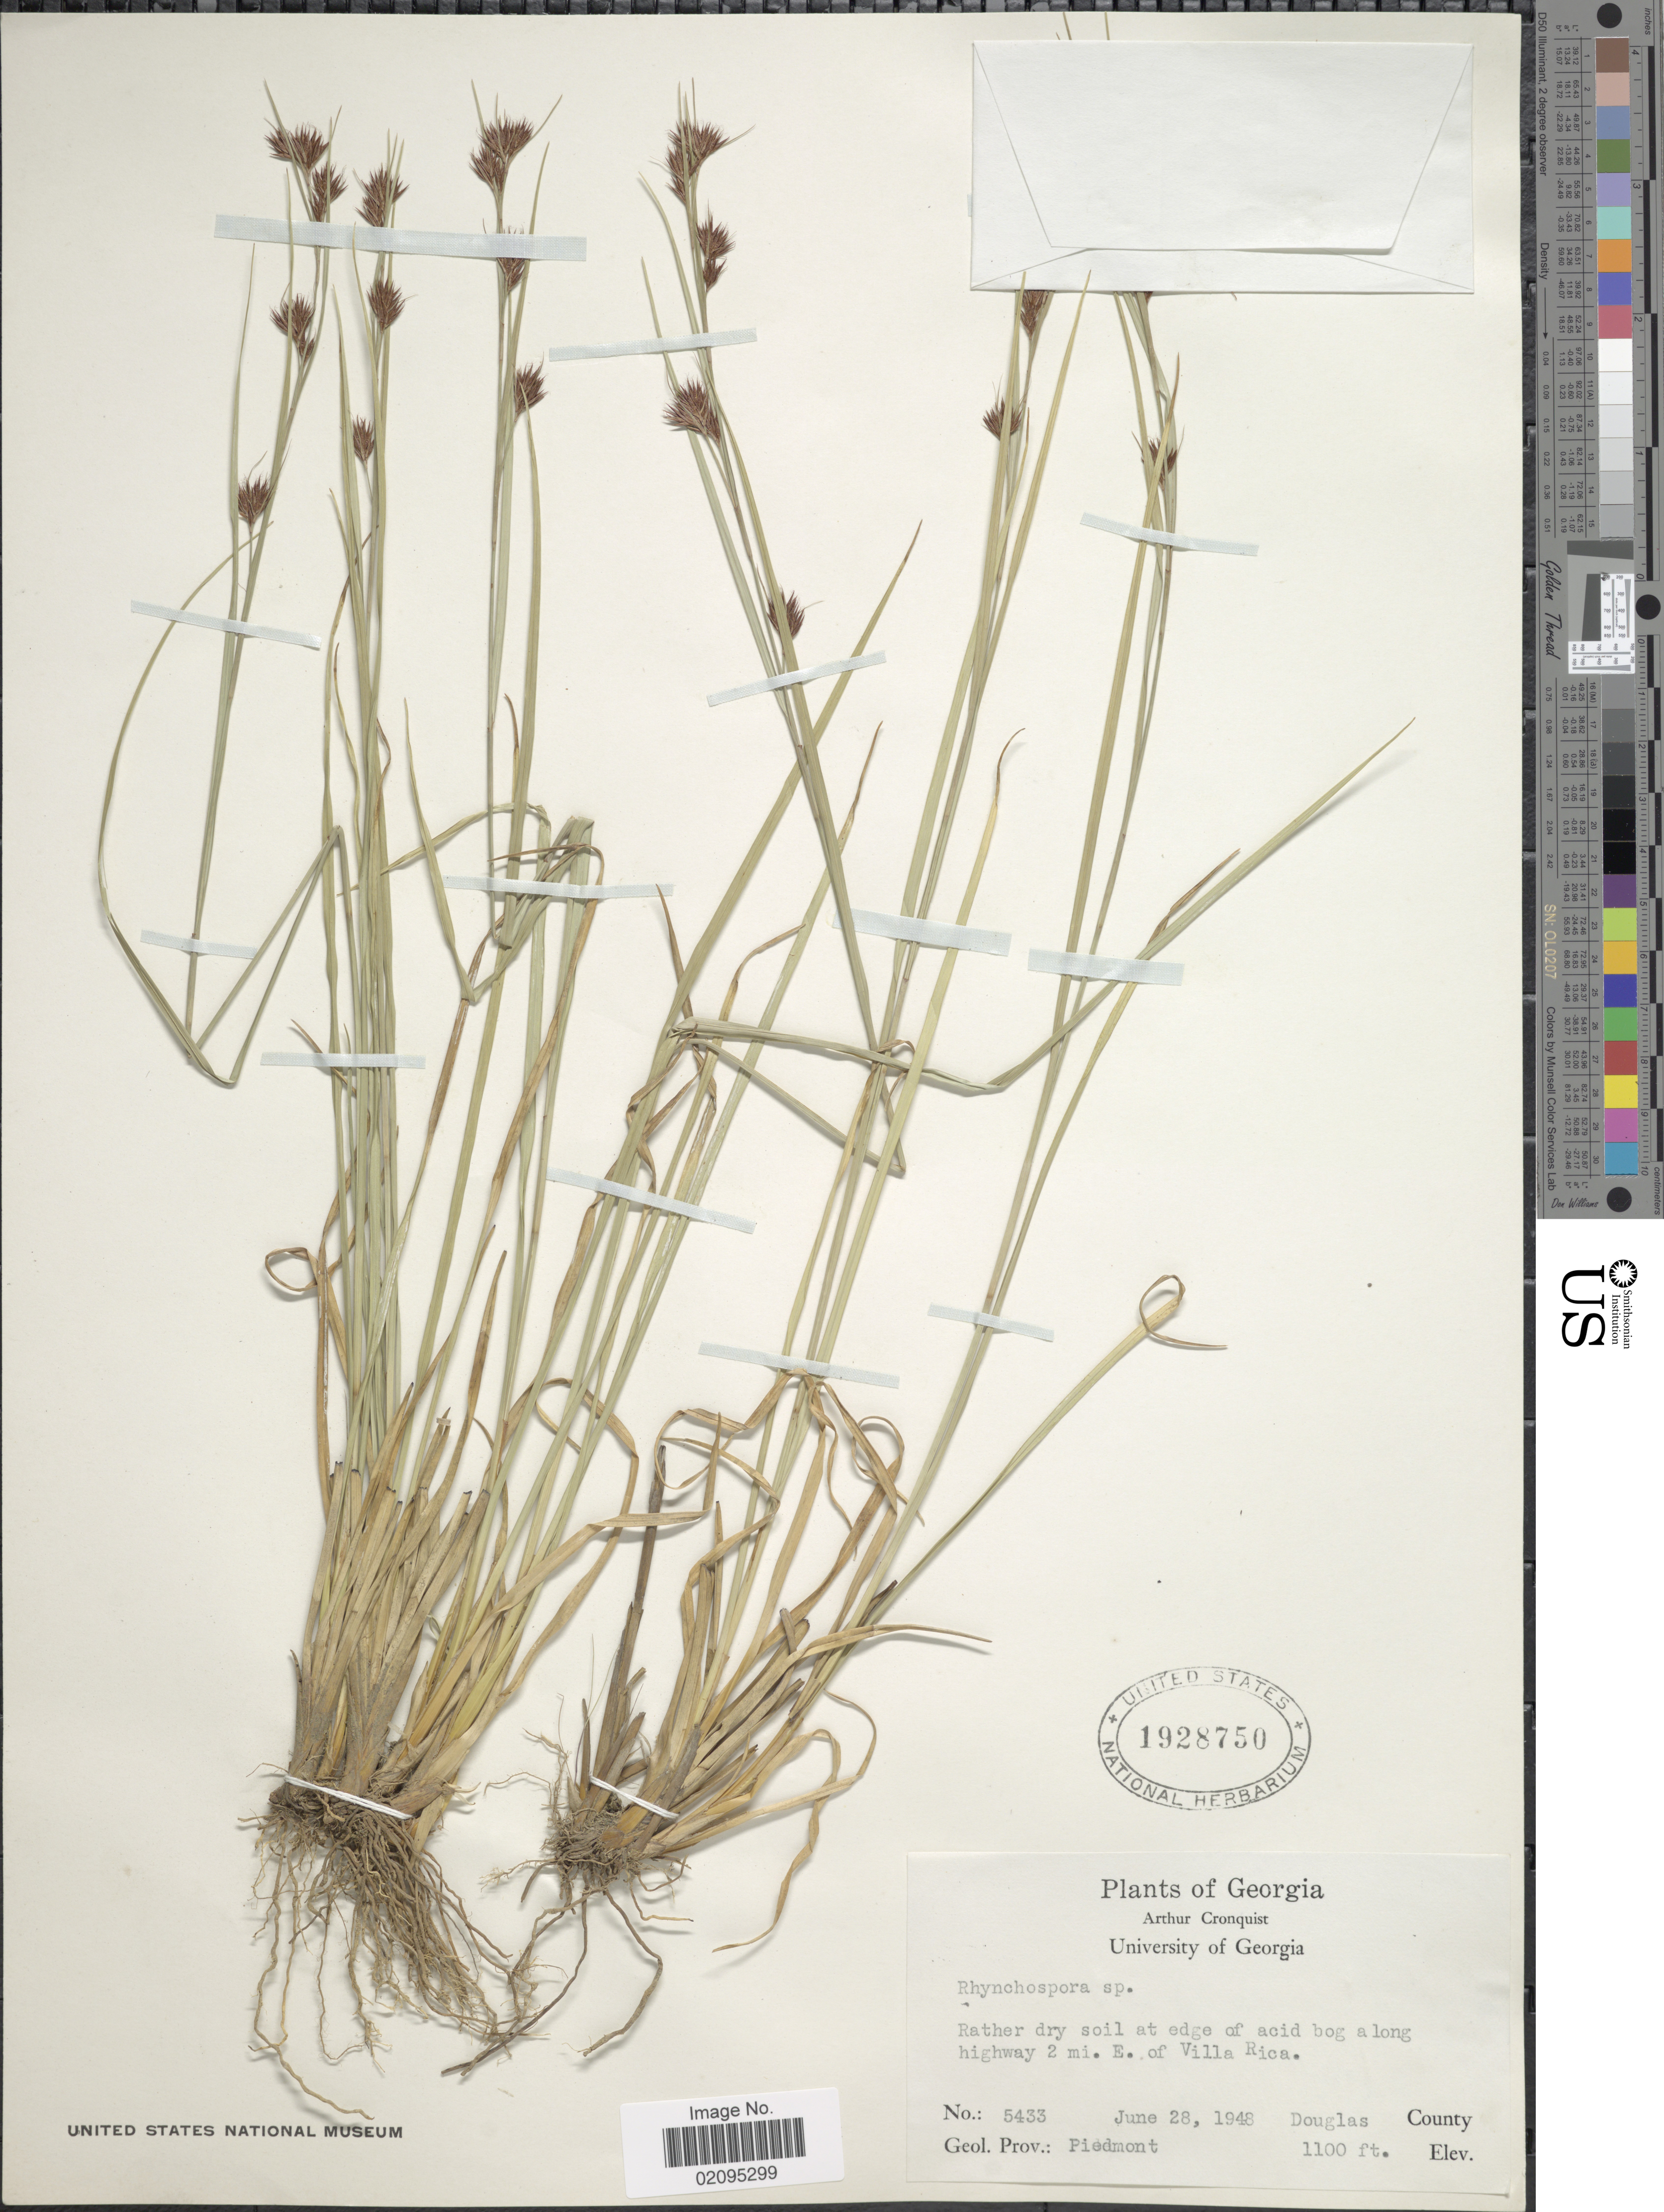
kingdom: Plantae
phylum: Tracheophyta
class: Liliopsida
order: Poales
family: Cyperaceae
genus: Rhynchospora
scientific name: Rhynchospora sp.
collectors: A. J. Cronquist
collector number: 5433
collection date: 1948-06-28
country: United States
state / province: Georgia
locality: Rather dry soil at edge of acid bog a long highway 2 mi. E. of Villa Rica, Douglas County.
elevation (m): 335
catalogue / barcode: US 1928750